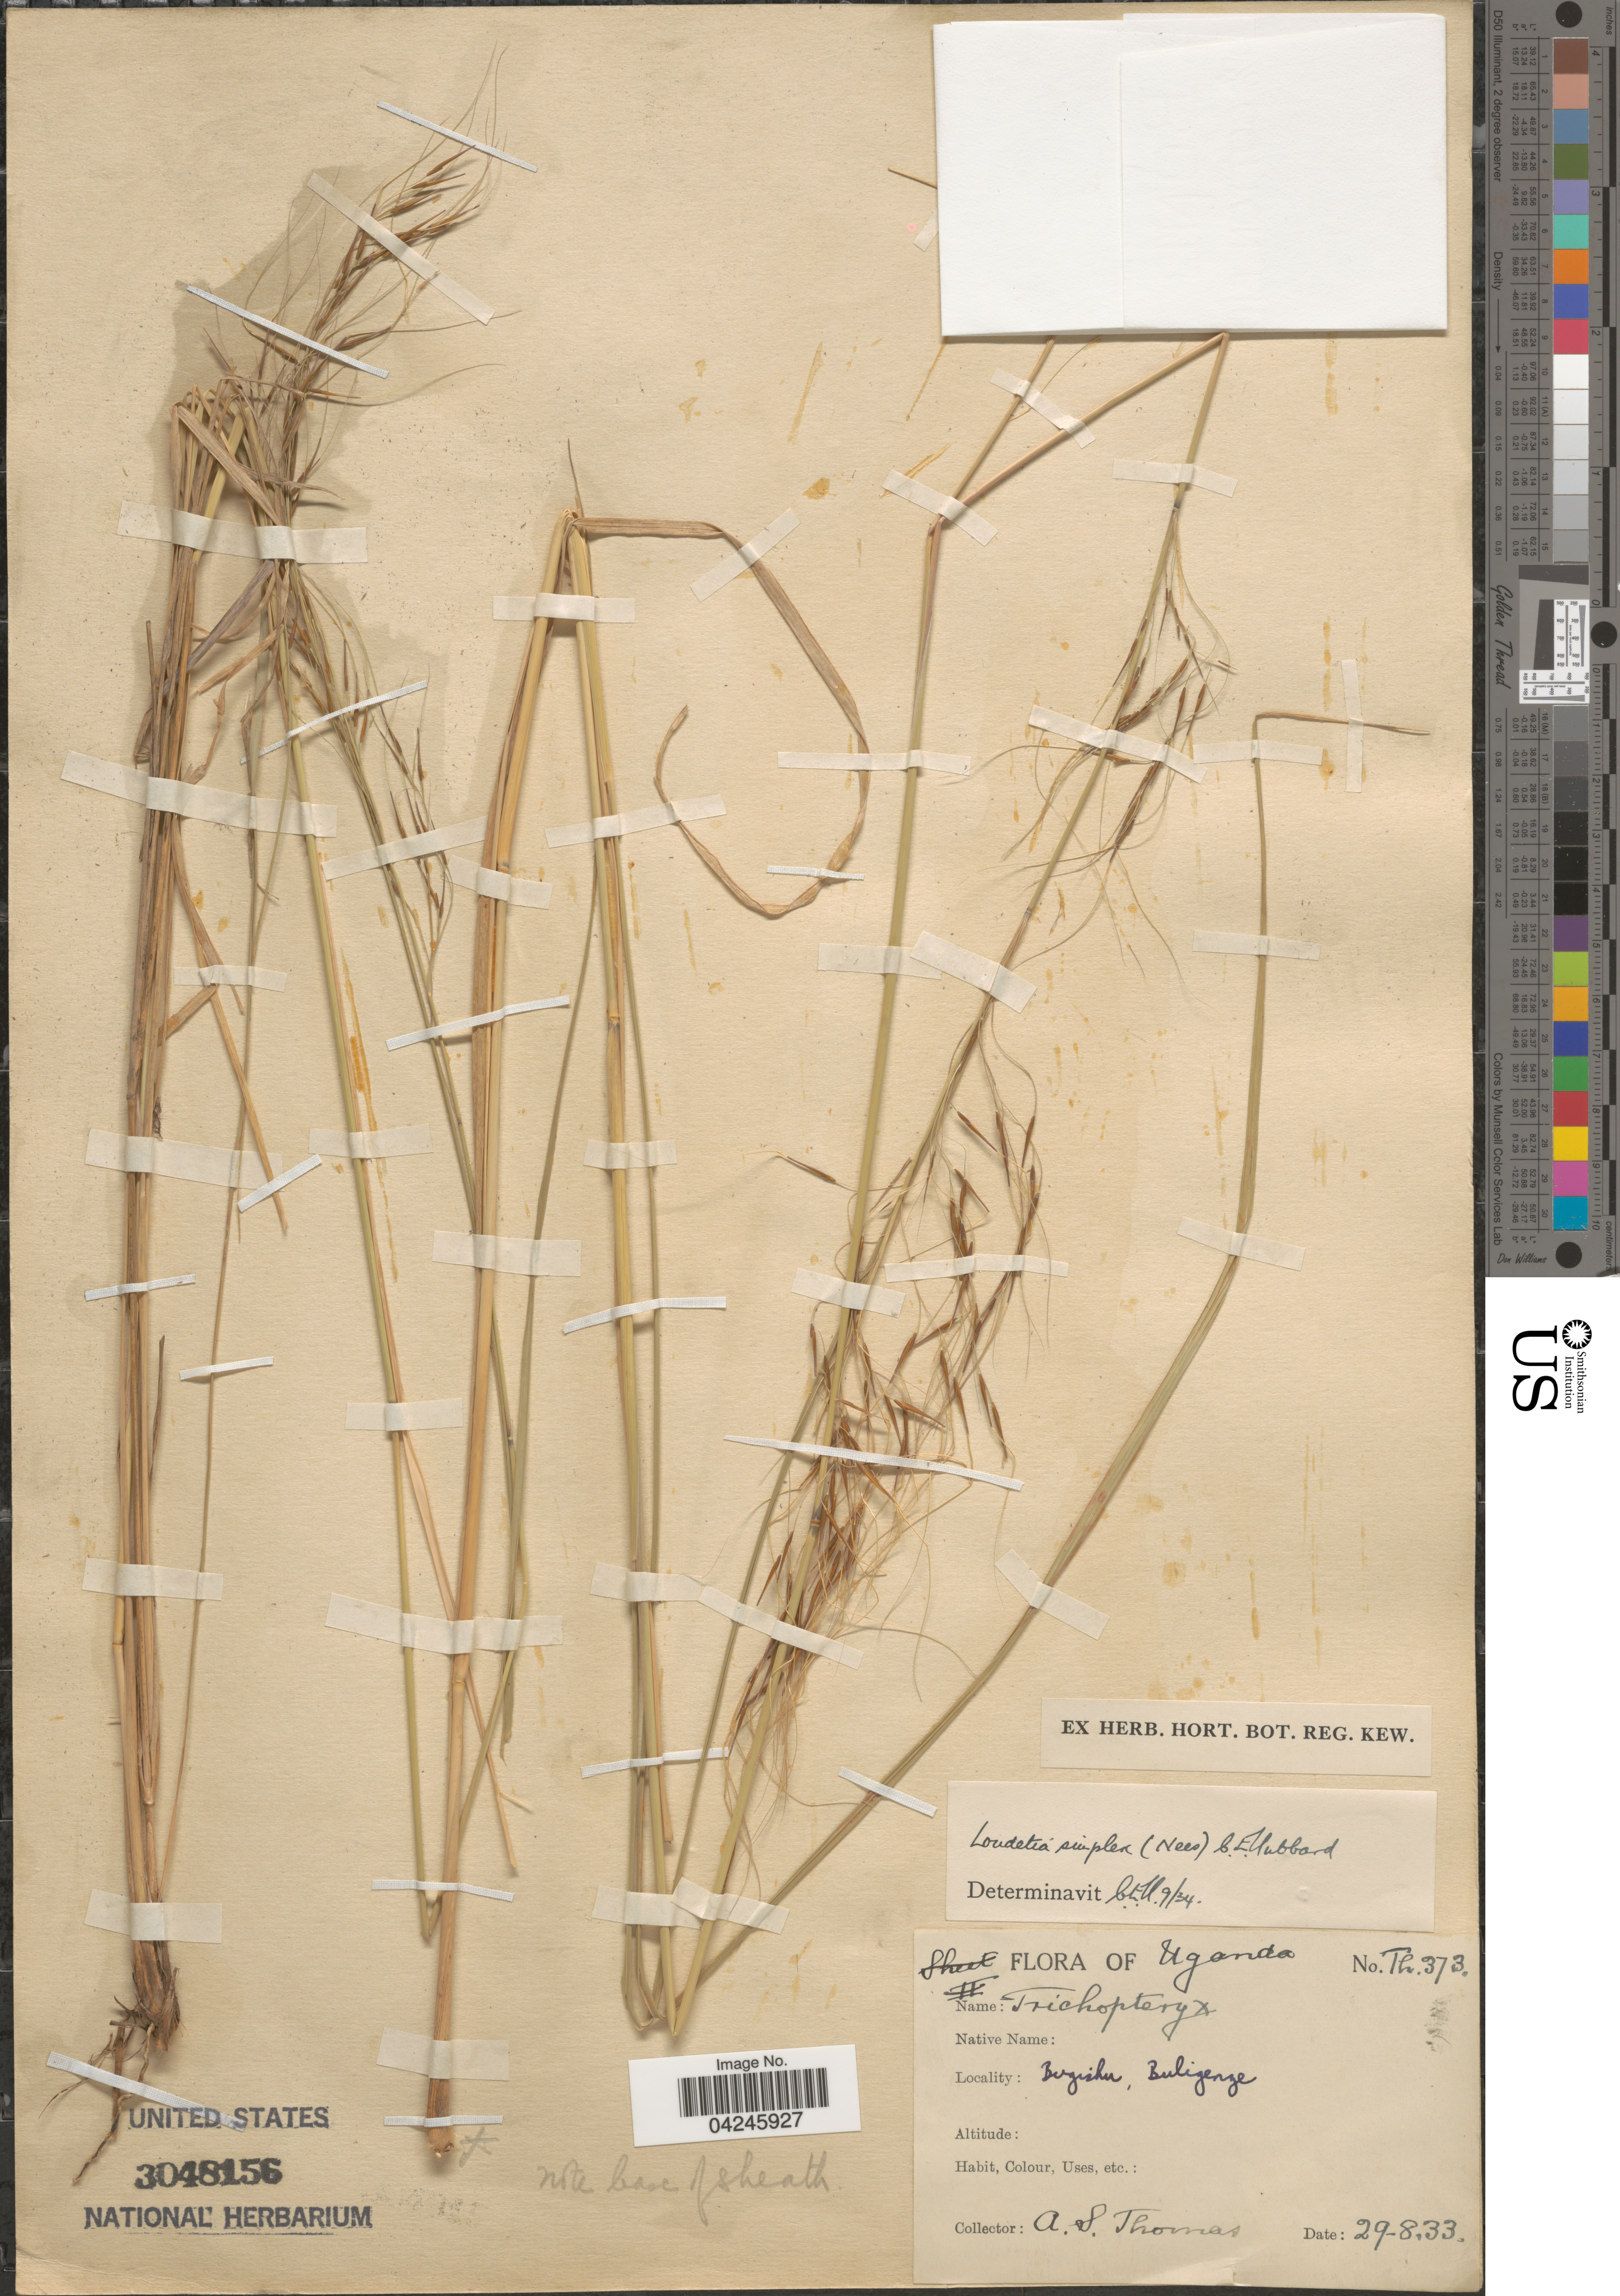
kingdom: Plantae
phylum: Tracheophyta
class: Liliopsida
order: Poales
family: Poaceae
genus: Loudetia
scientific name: Loudetia simplex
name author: (Nees) C.E. Hubb.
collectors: A. Thomas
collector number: Th.373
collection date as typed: Transcribed d/m/y: 29/8/33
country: Uganda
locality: Bugishu, Buligenze.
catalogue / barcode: US 3048156